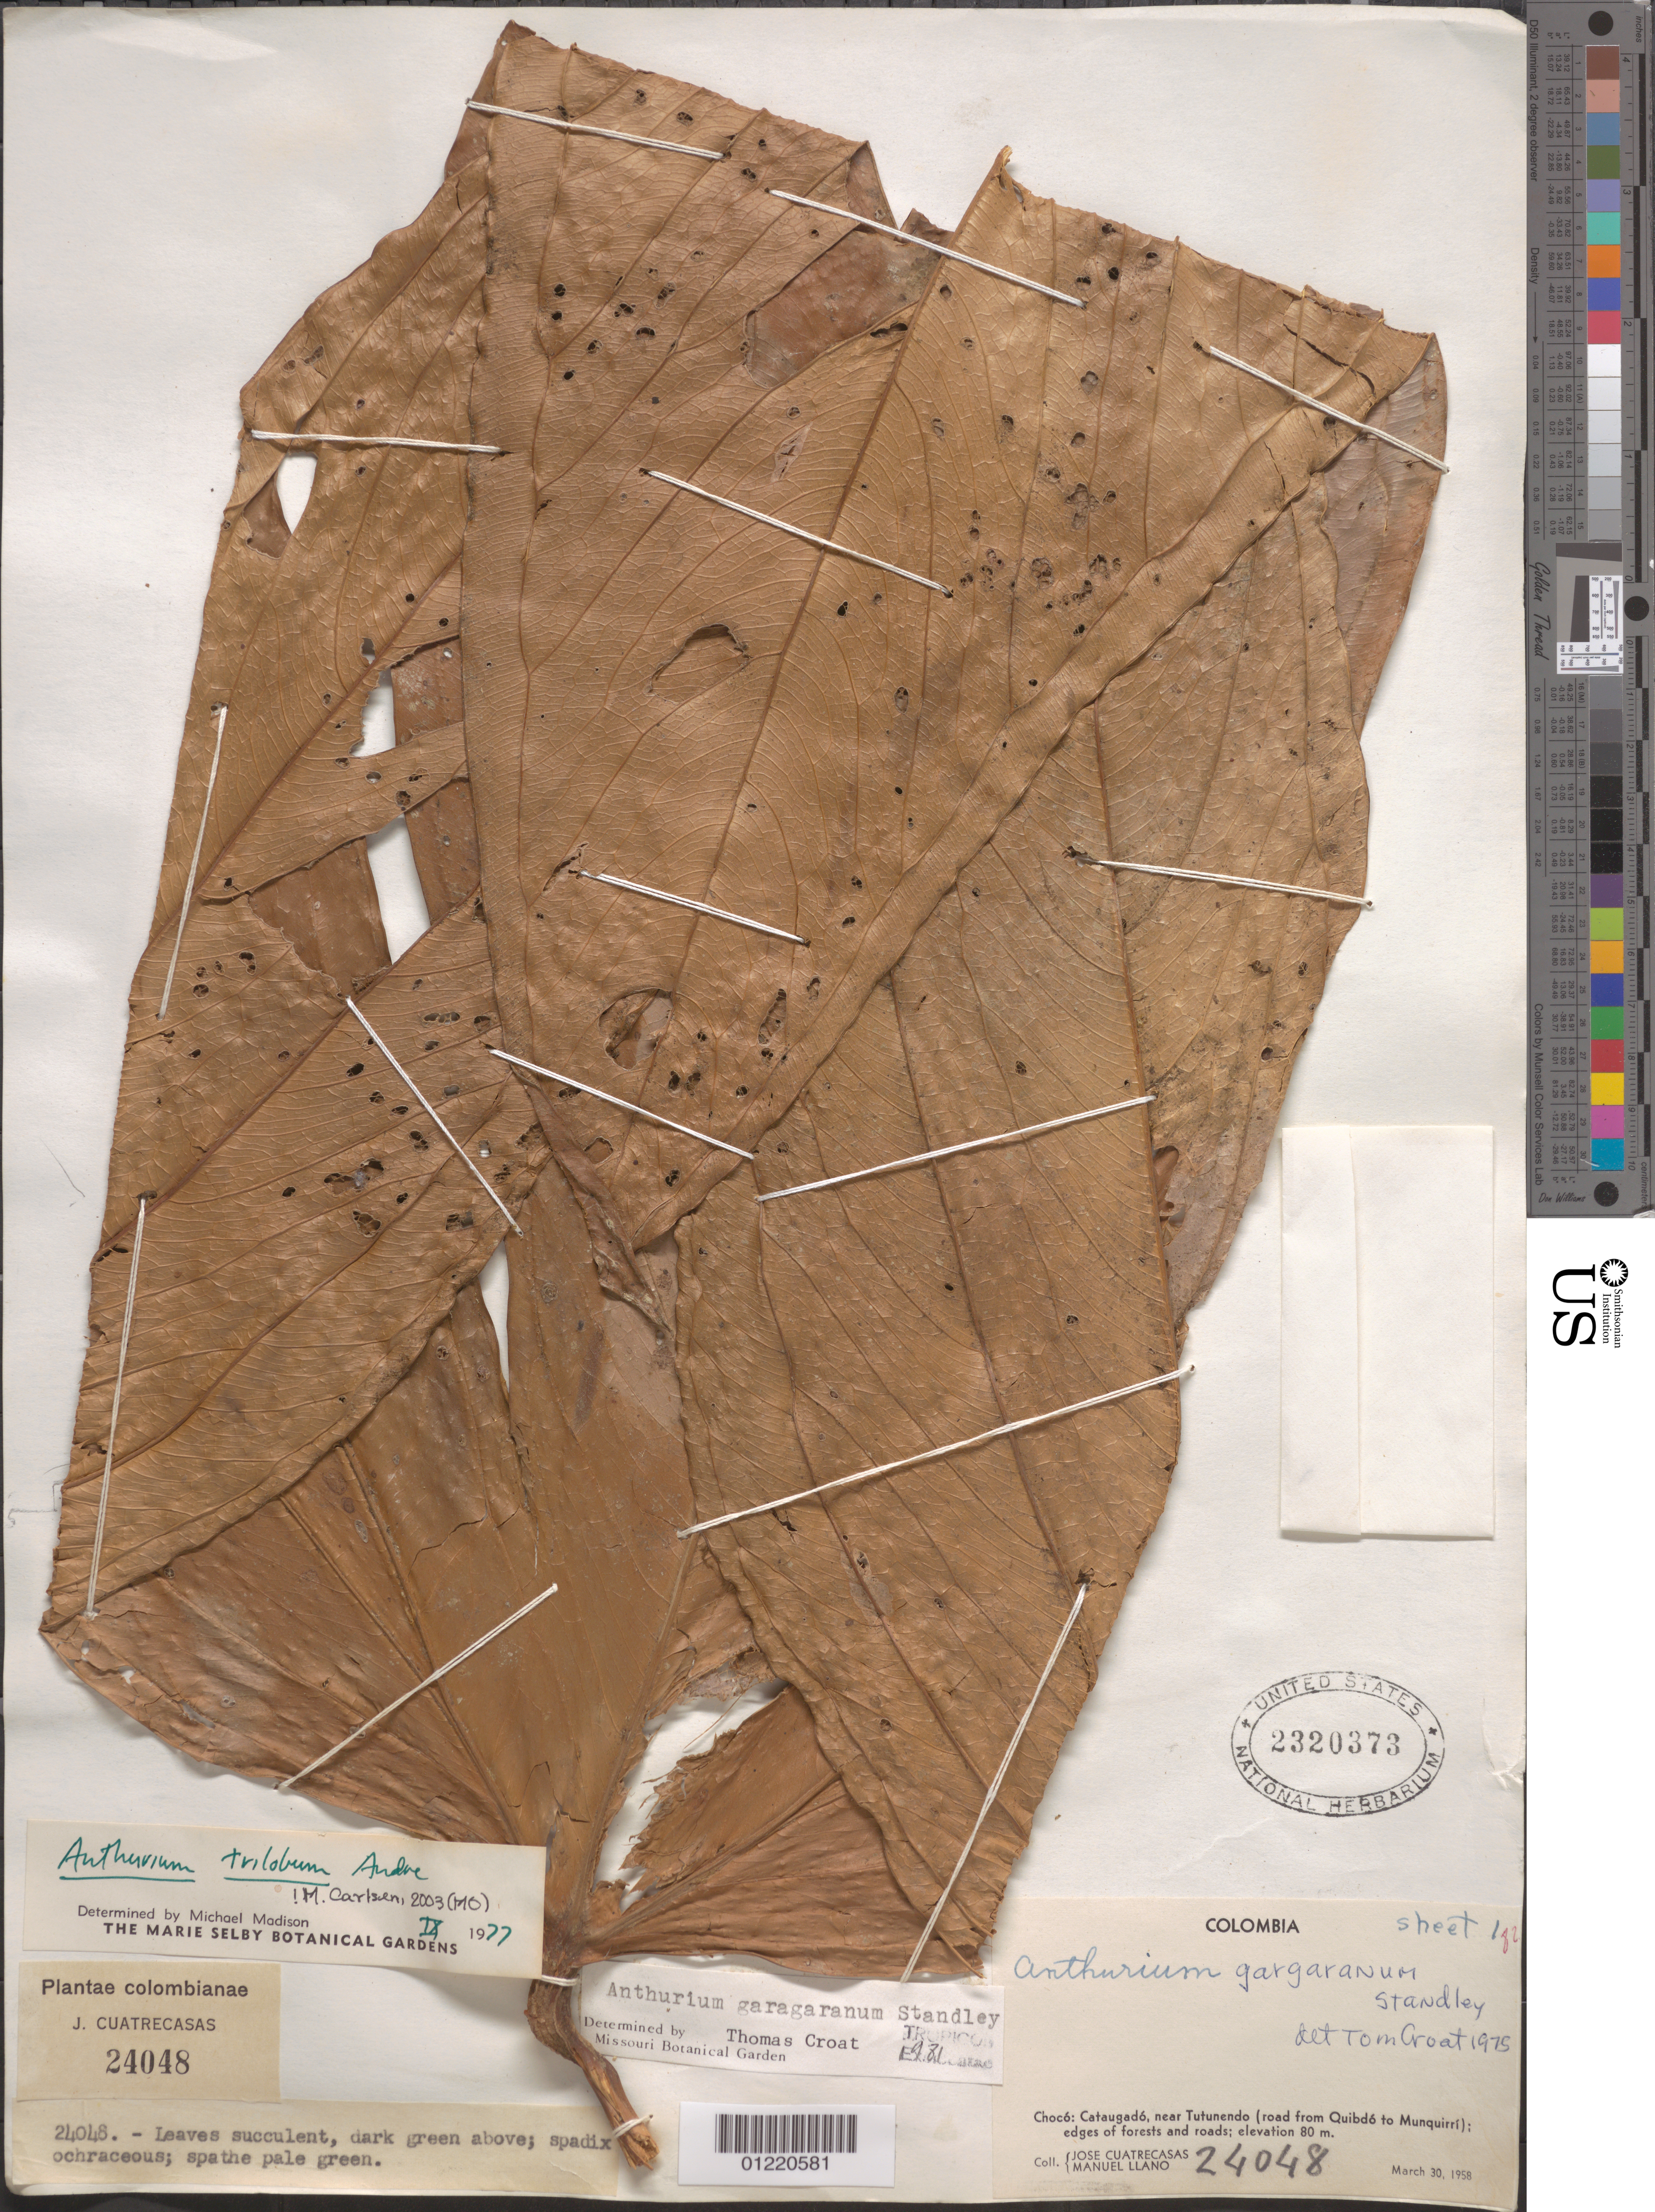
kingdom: Plantae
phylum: Tracheophyta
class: Liliopsida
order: Alismatales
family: Araceae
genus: Anthurium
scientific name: Anthurium trilobum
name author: André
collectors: J. Cuatrecasas & M. Llano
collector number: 24048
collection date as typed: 30 Mar 1958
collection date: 1958-03-30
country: Colombia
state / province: Chocó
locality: Cataugadó near Tutunendo (road from Quibdó to Munquirrí)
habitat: edges of forests and roads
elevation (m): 80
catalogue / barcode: US 2320373